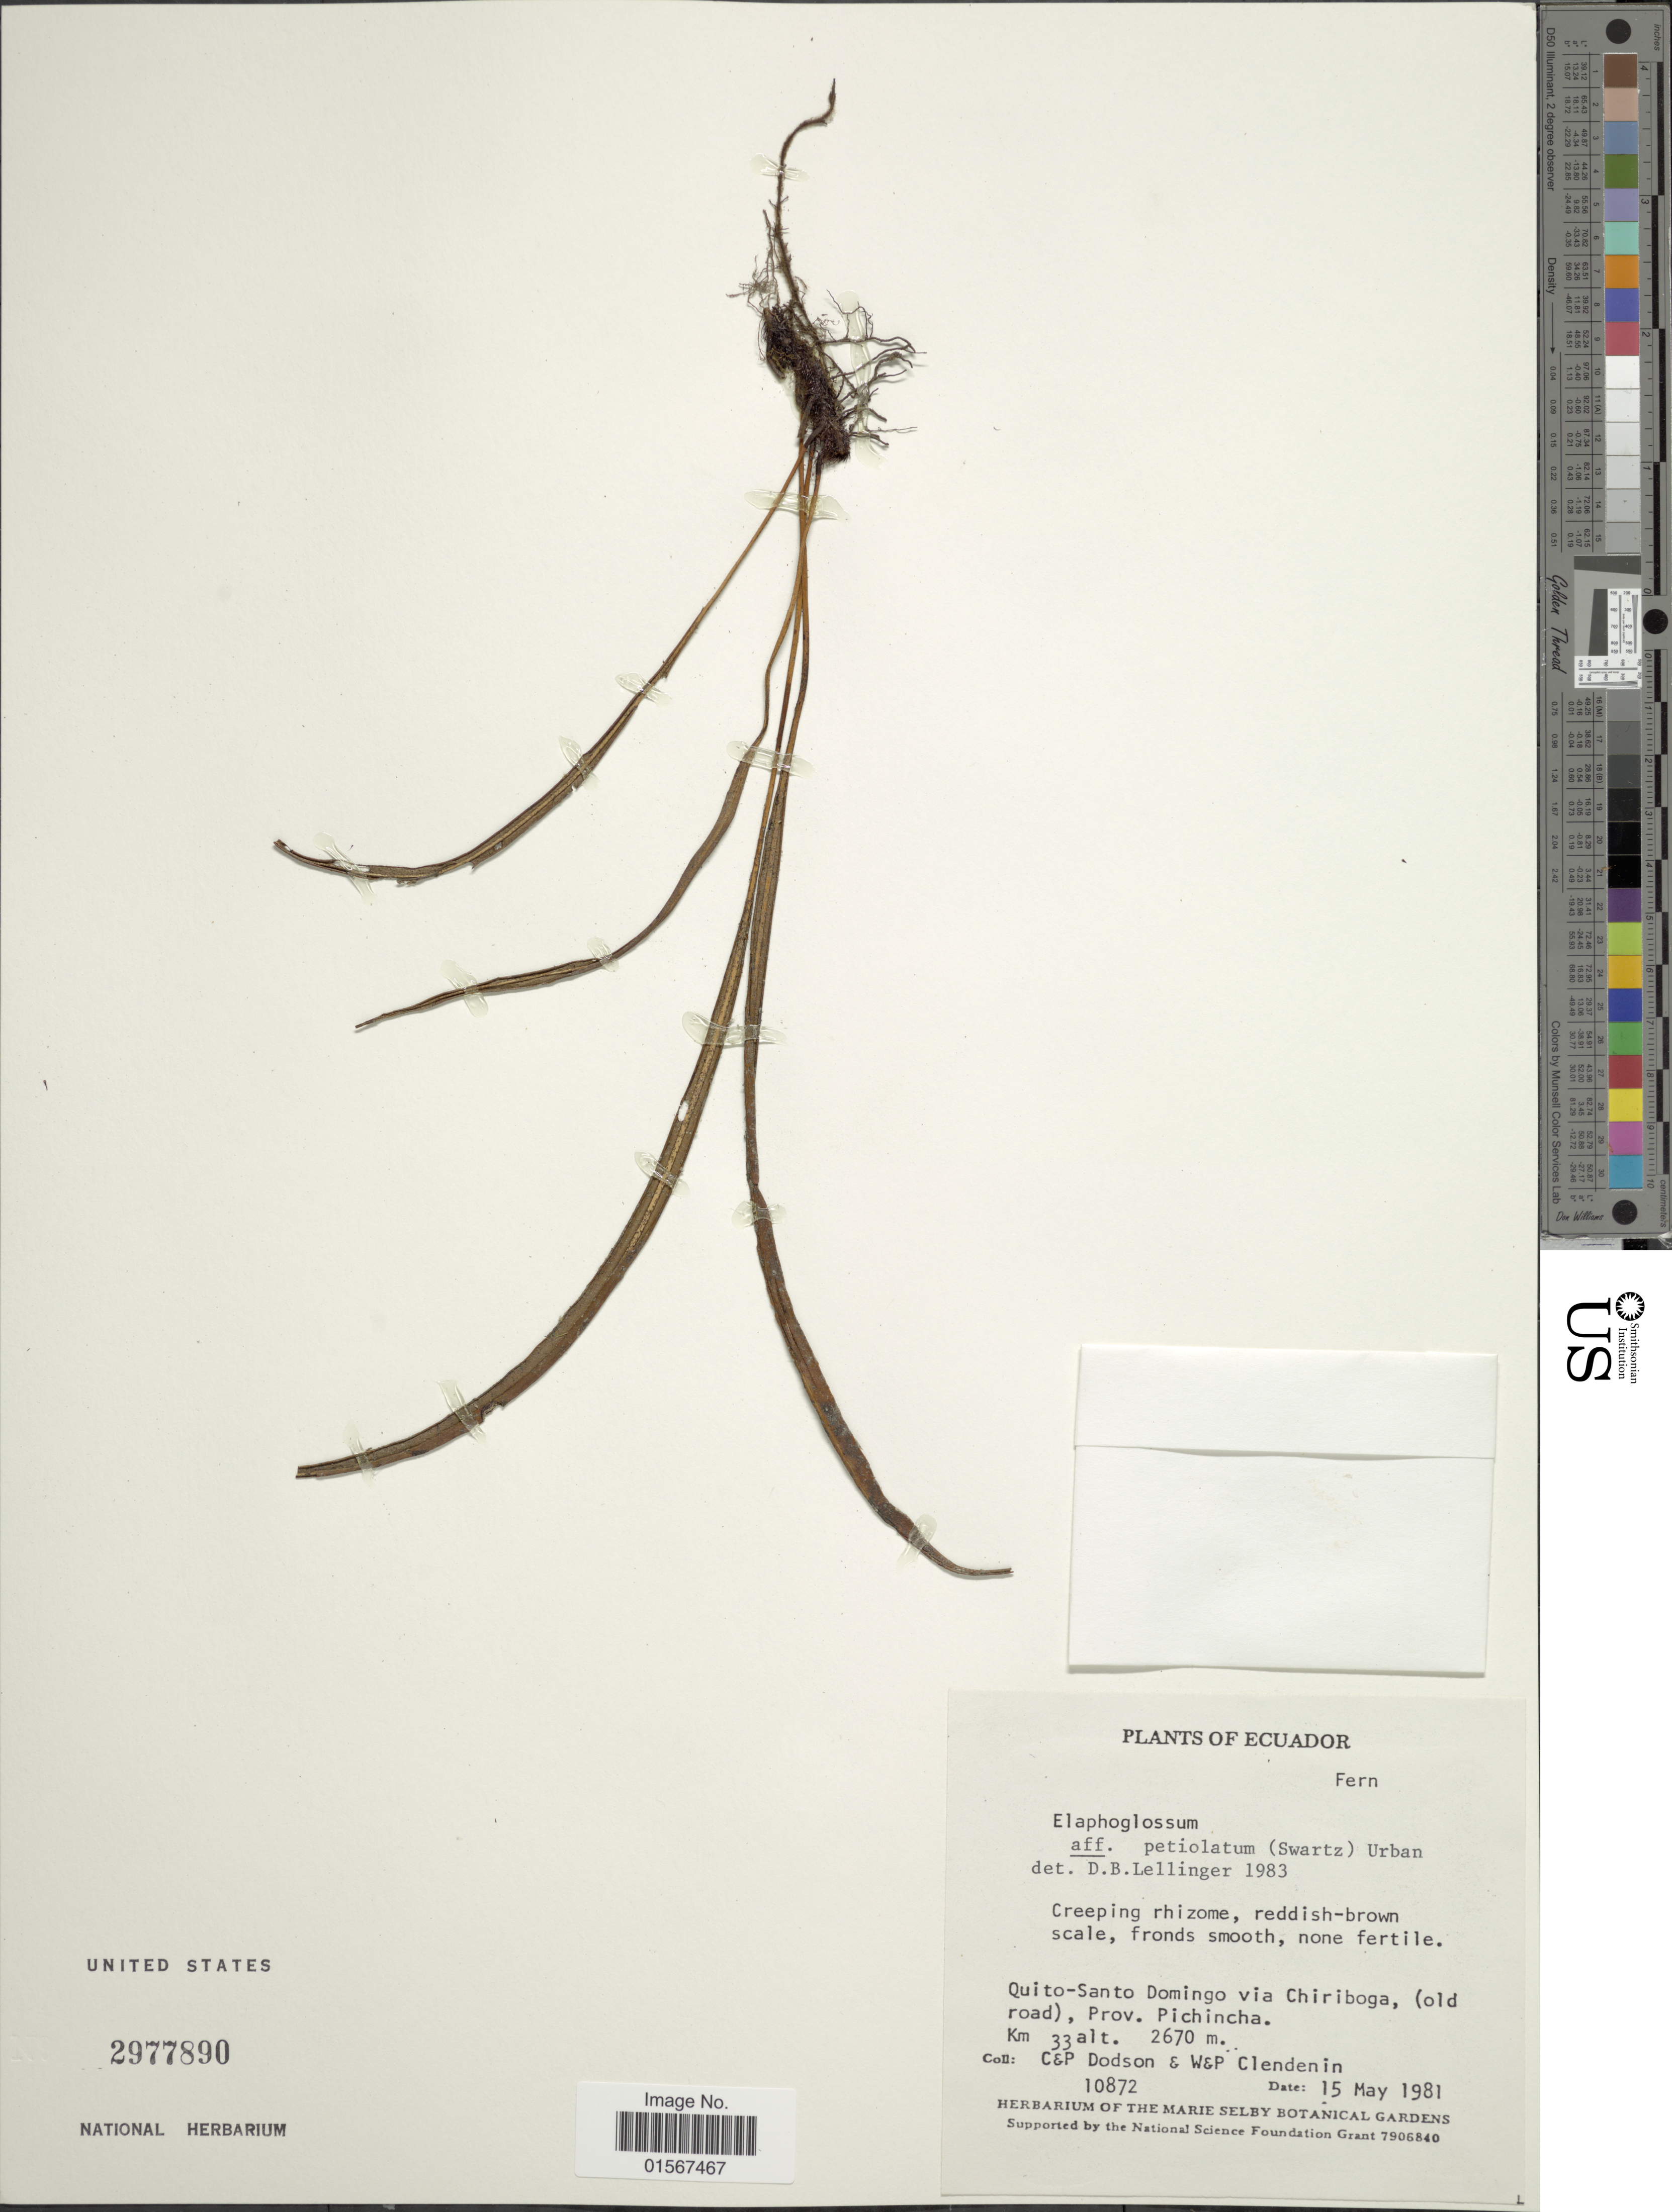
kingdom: Plantae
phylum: Tracheophyta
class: Polypodiopsida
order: Polypodiales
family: Dryopteridaceae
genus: Elaphoglossum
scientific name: Elaphoglossum petiolatum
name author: (Sw.) Urb.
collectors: C. Dodson, P. M. Dodson, W. Clendenin & P. Clendenin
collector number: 10872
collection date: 1981-05-15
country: Ecuador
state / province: Pichincha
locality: Ecuador, Quito-Santo Domingo via Chiriboga, (old road) Km 33, Prov. Pichincha.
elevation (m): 2670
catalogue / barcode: US 2977890